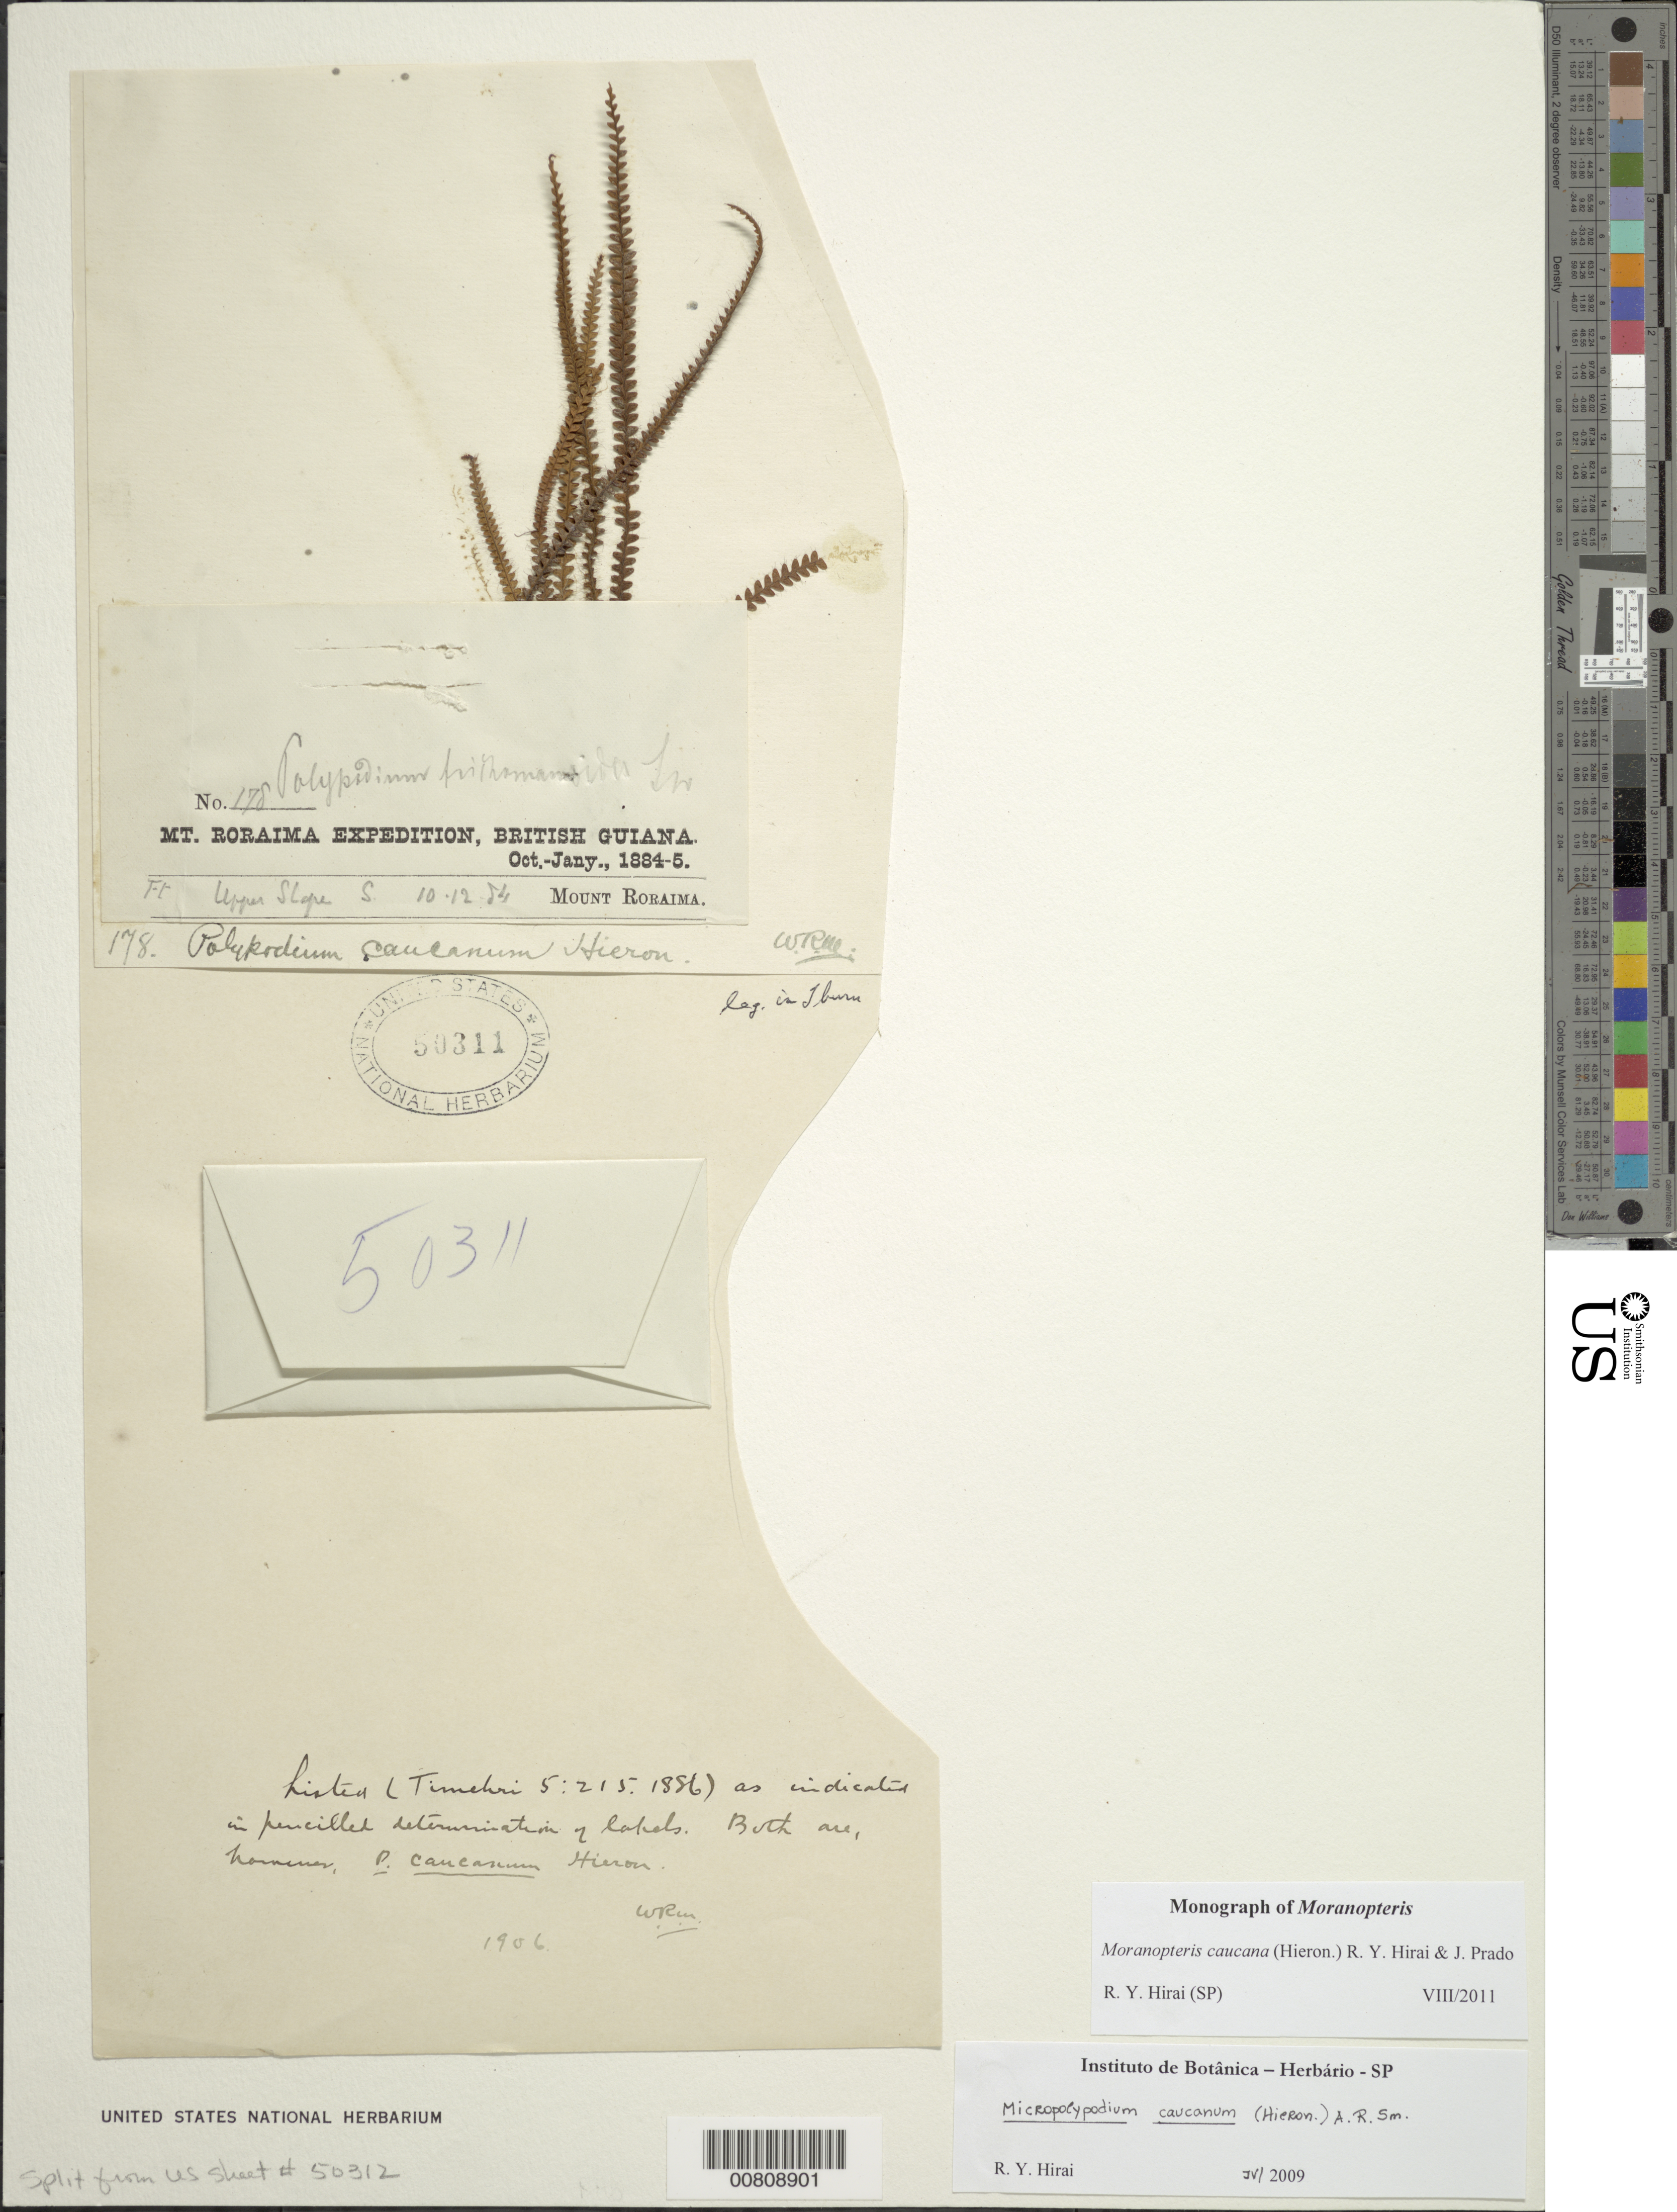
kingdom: Plantae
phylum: Tracheophyta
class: Polypodiopsida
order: Polypodiales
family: Polypodiaceae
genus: Moranopteris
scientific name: Moranopteris caucana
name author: (Hieron.) R. Y. Hirai & J. Prado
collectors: E. F. im Thurn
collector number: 178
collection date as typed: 10 December 1884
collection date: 1884-12-10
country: Guyana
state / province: Cuyuni-Mazaruni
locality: Mt. Roraima, upper slope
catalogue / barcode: US 50311